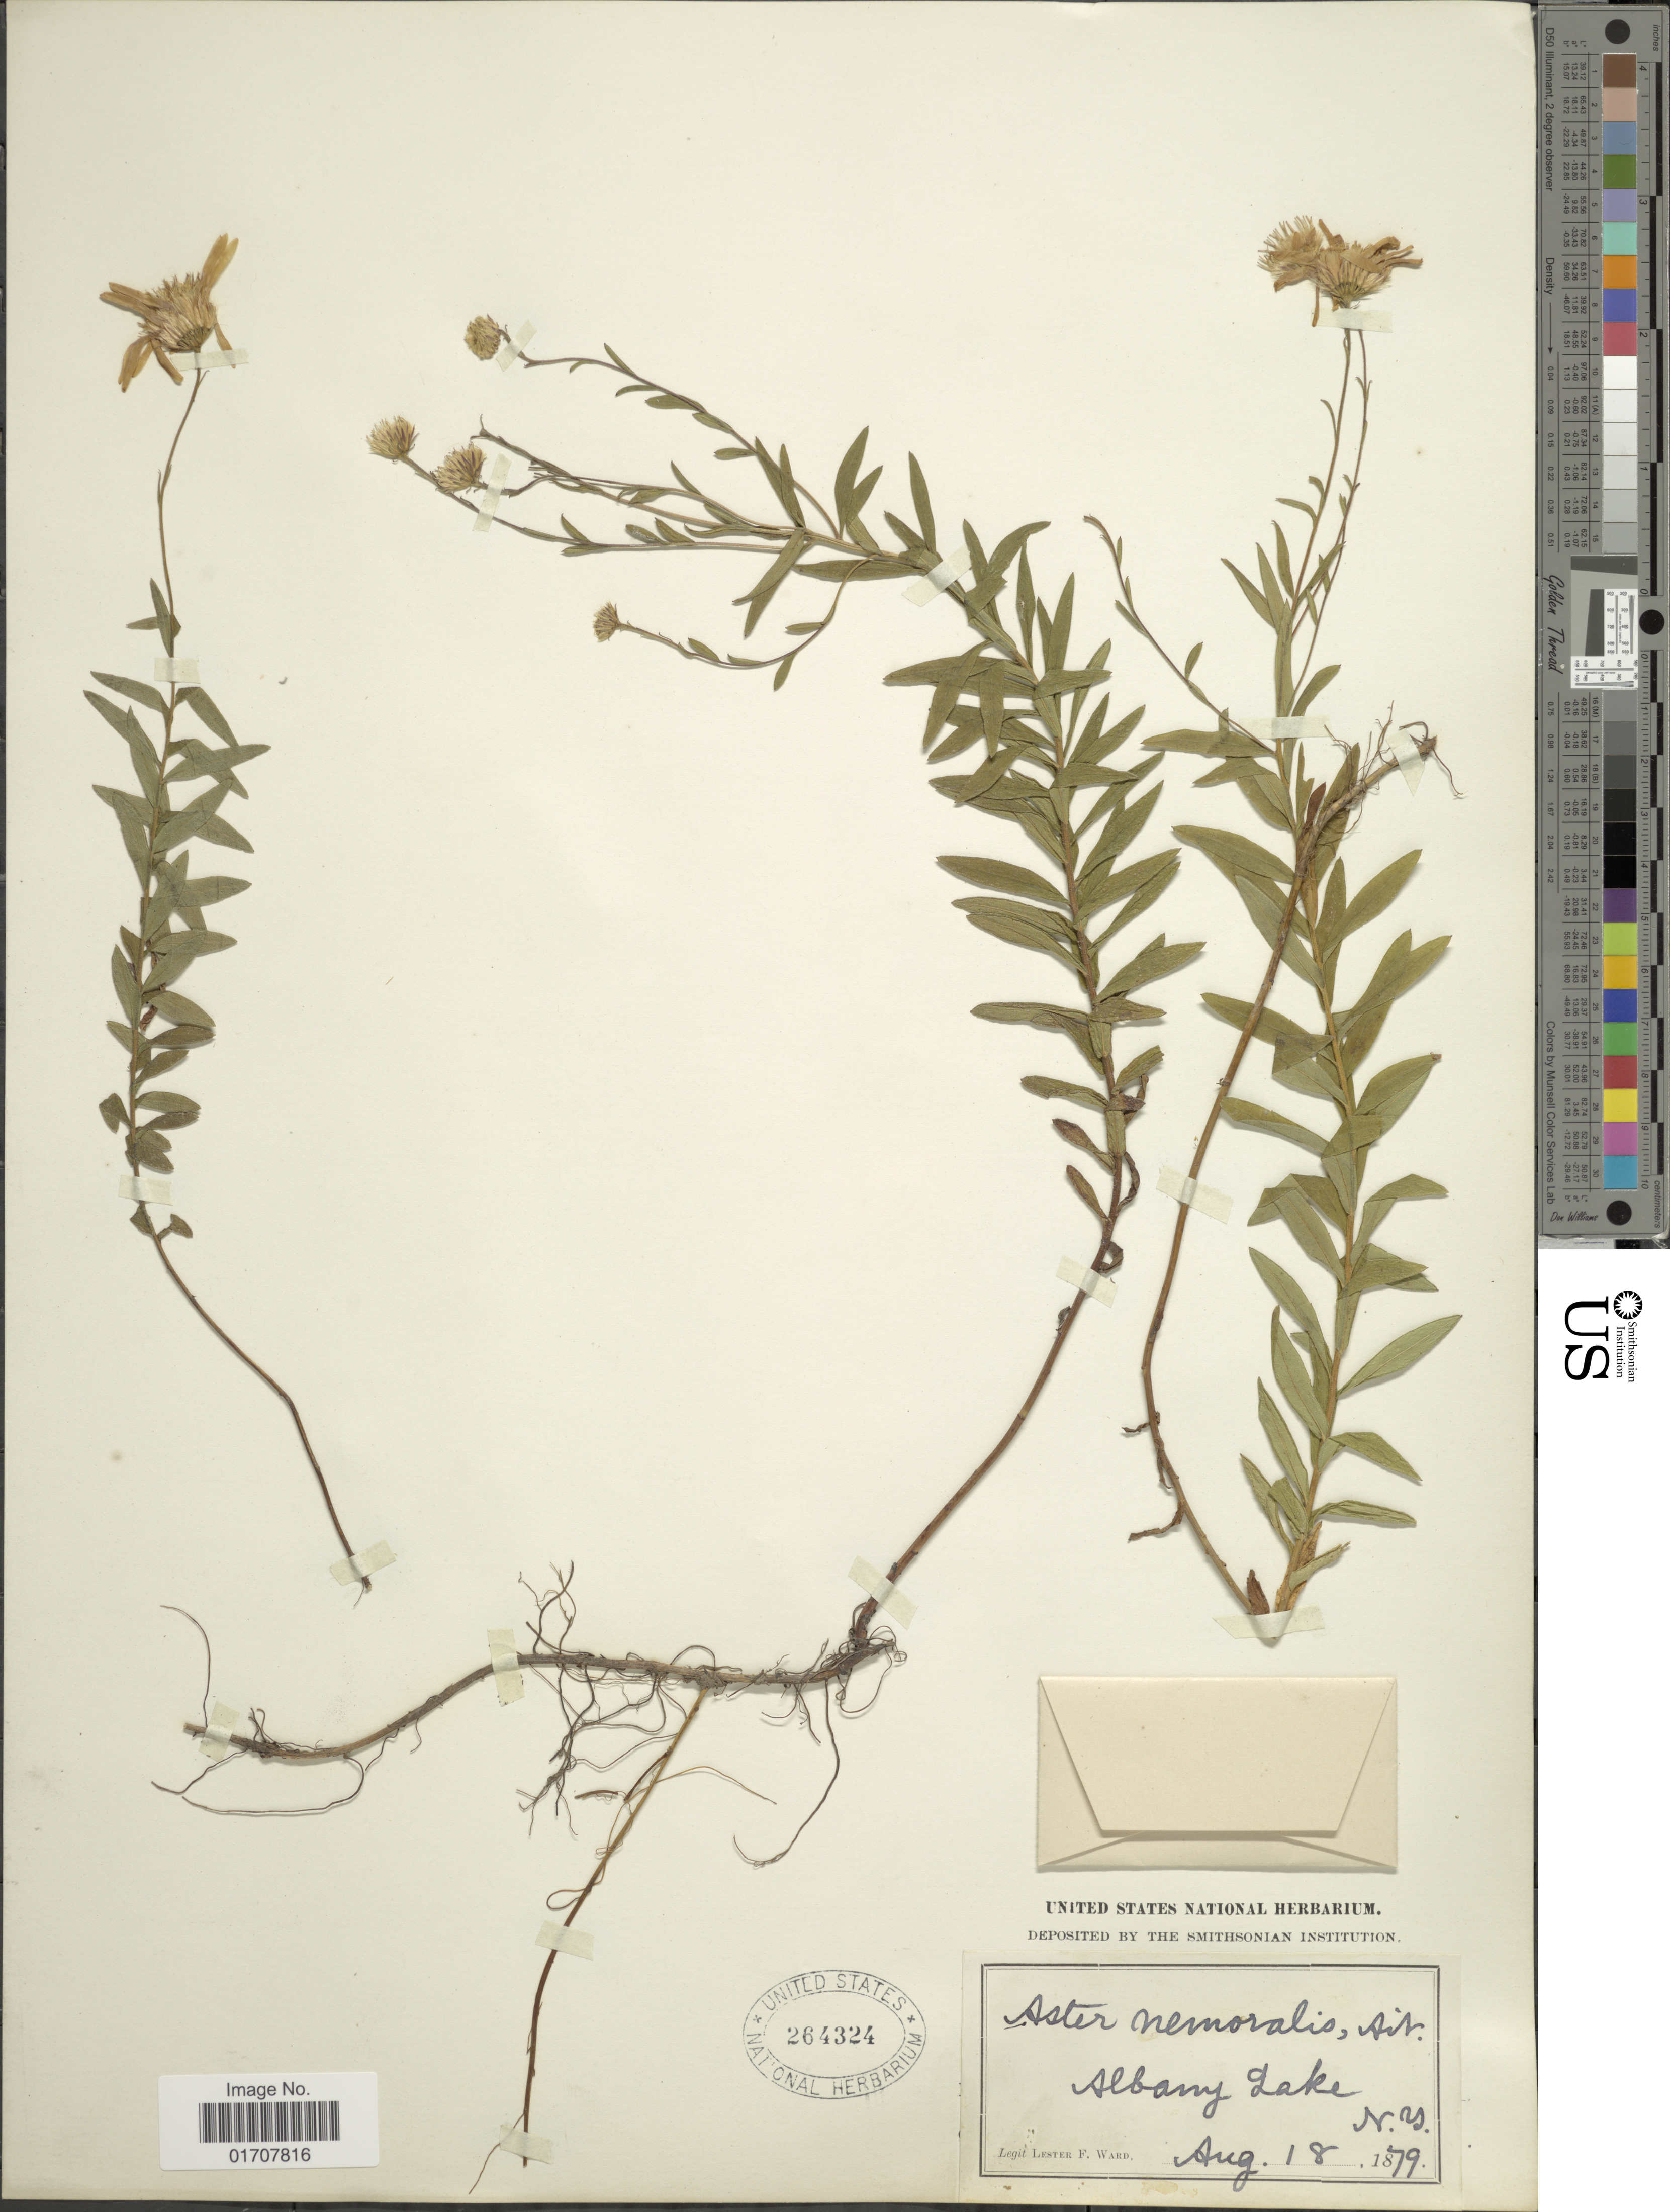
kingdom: Plantae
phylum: Tracheophyta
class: Magnoliopsida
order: Asterales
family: Asteraceae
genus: Oclemena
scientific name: Oclemena nemoralis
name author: (Aiton) Greene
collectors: L. F. Ward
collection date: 1879-08-18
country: United States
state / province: New Mexico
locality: Albany Lake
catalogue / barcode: US 264324